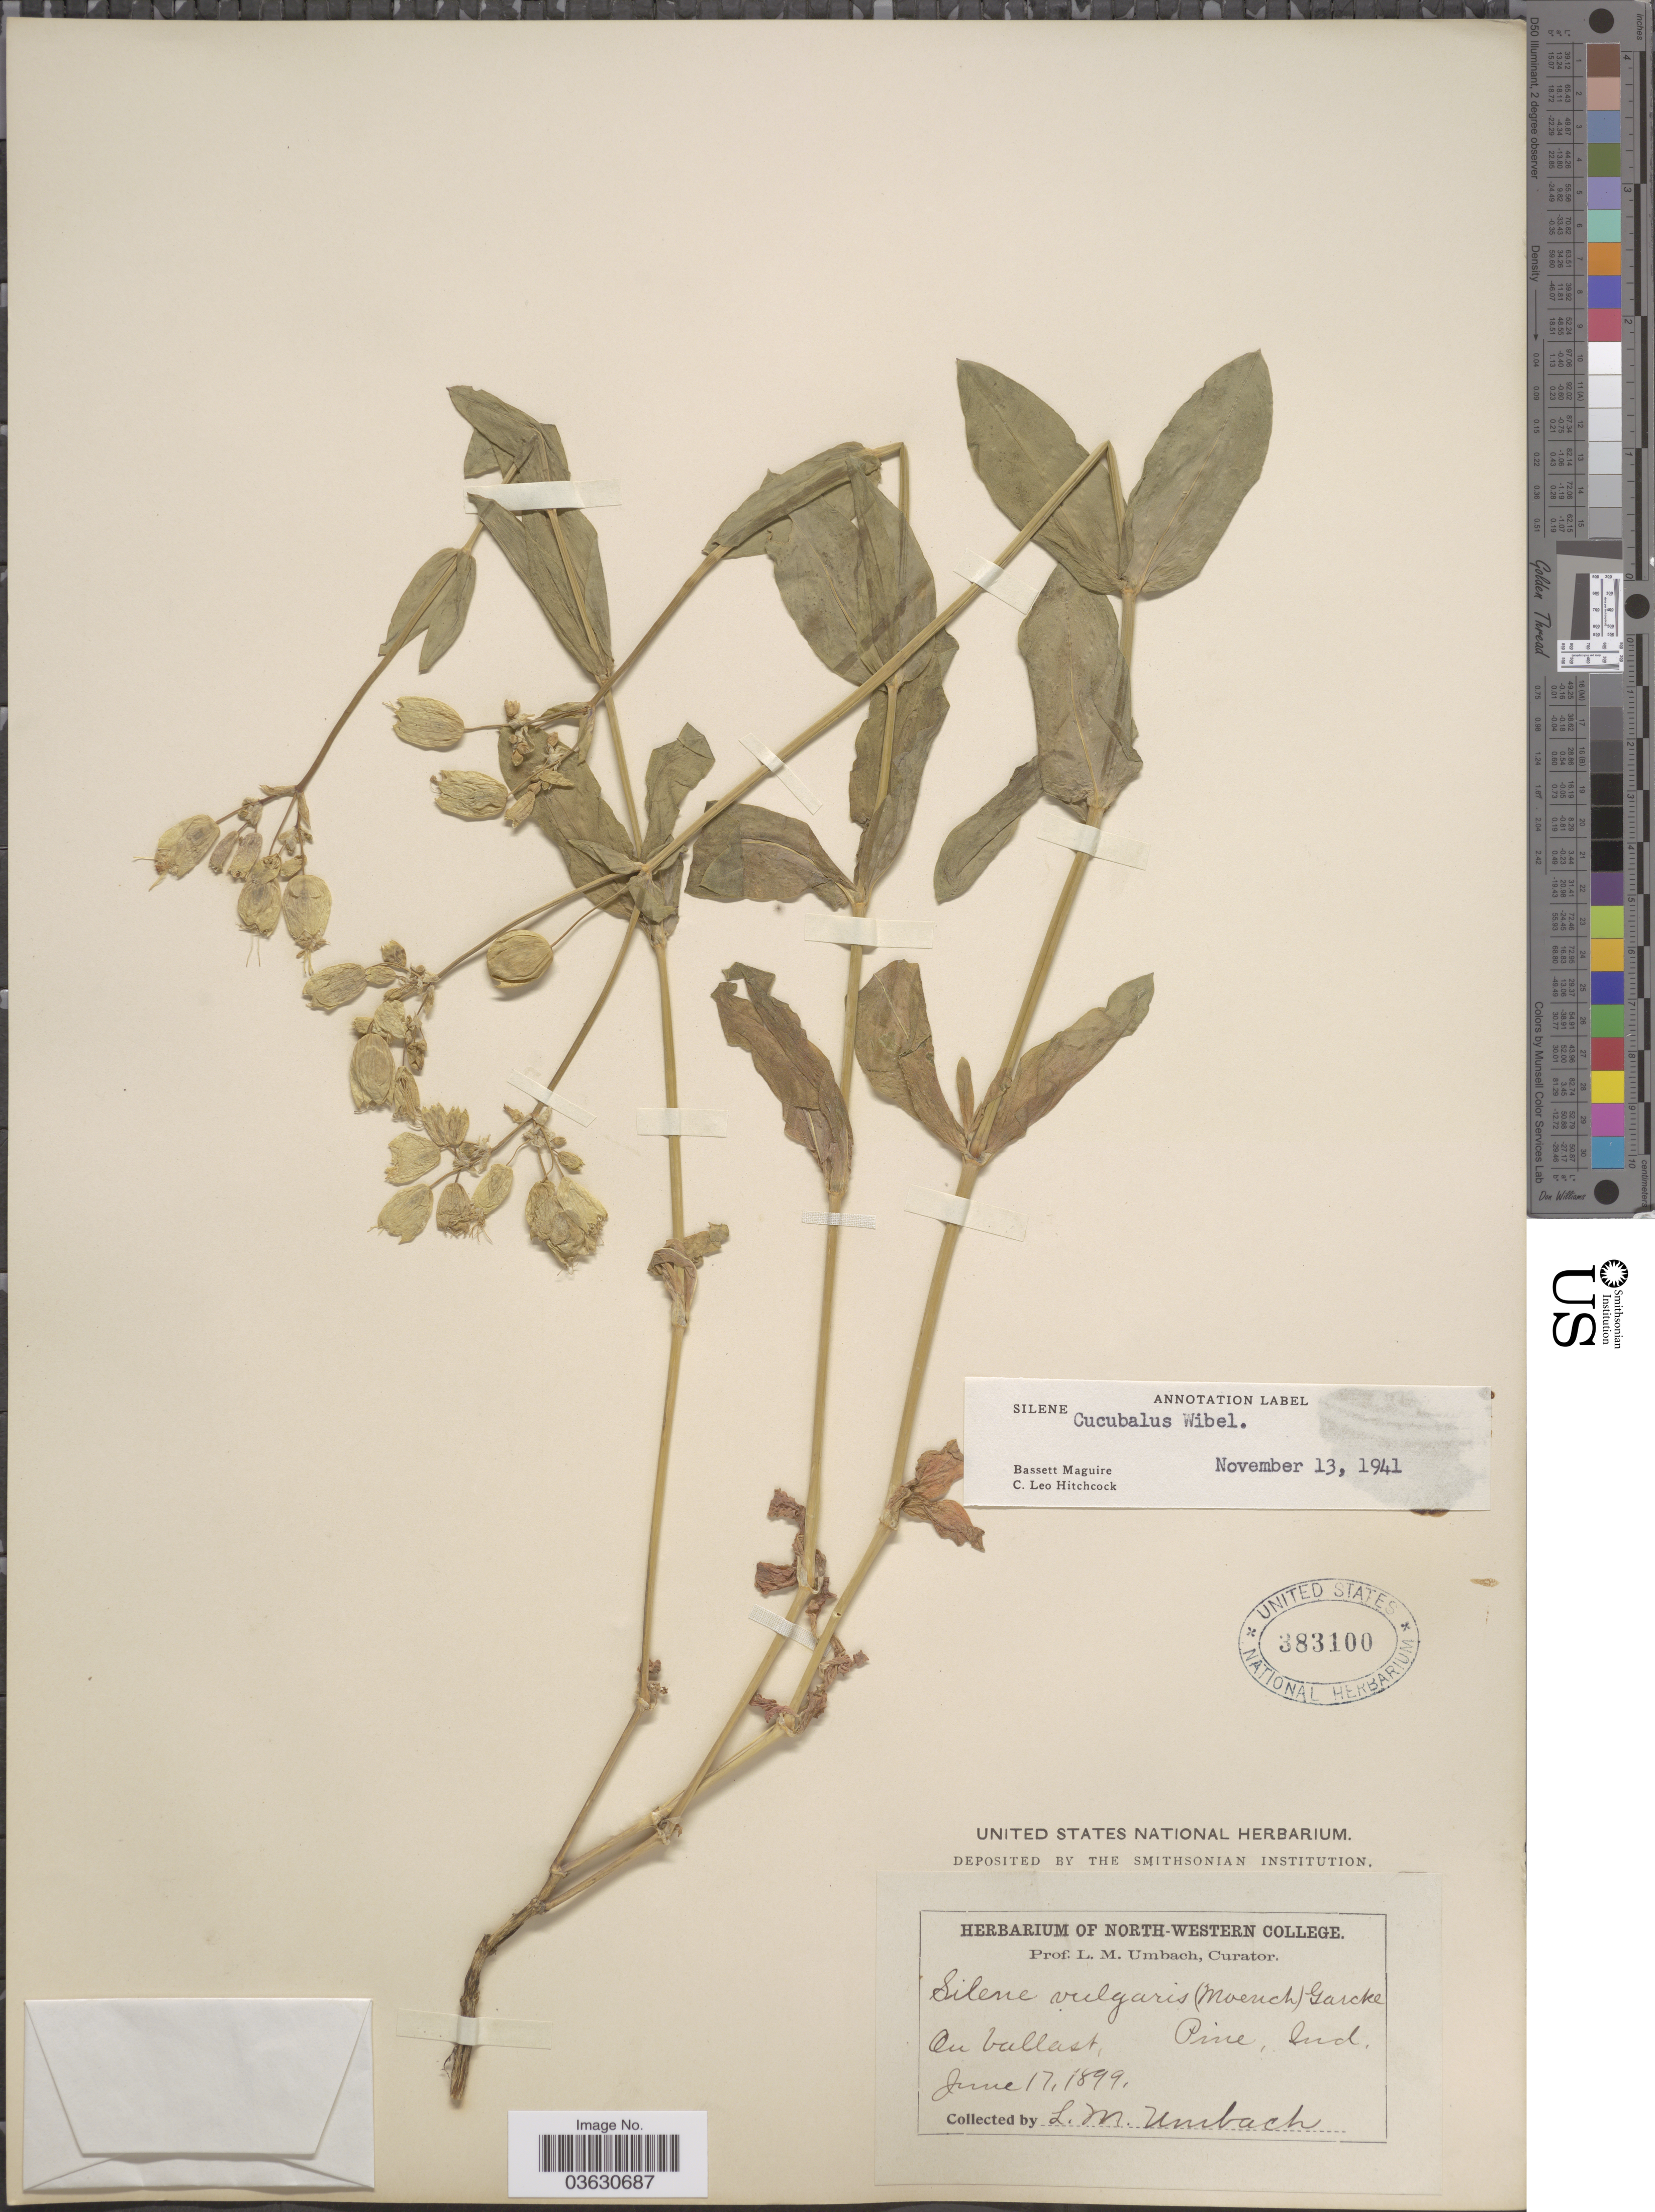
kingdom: Plantae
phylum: Tracheophyta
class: Magnoliopsida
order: Caryophyllales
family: Caryophyllaceae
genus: Silene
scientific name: Silene cucubalus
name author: L.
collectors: L. M. Umbach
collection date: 1899-06-17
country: United States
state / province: Indiana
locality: On ballast, Pine, Ind.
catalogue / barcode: US 383100